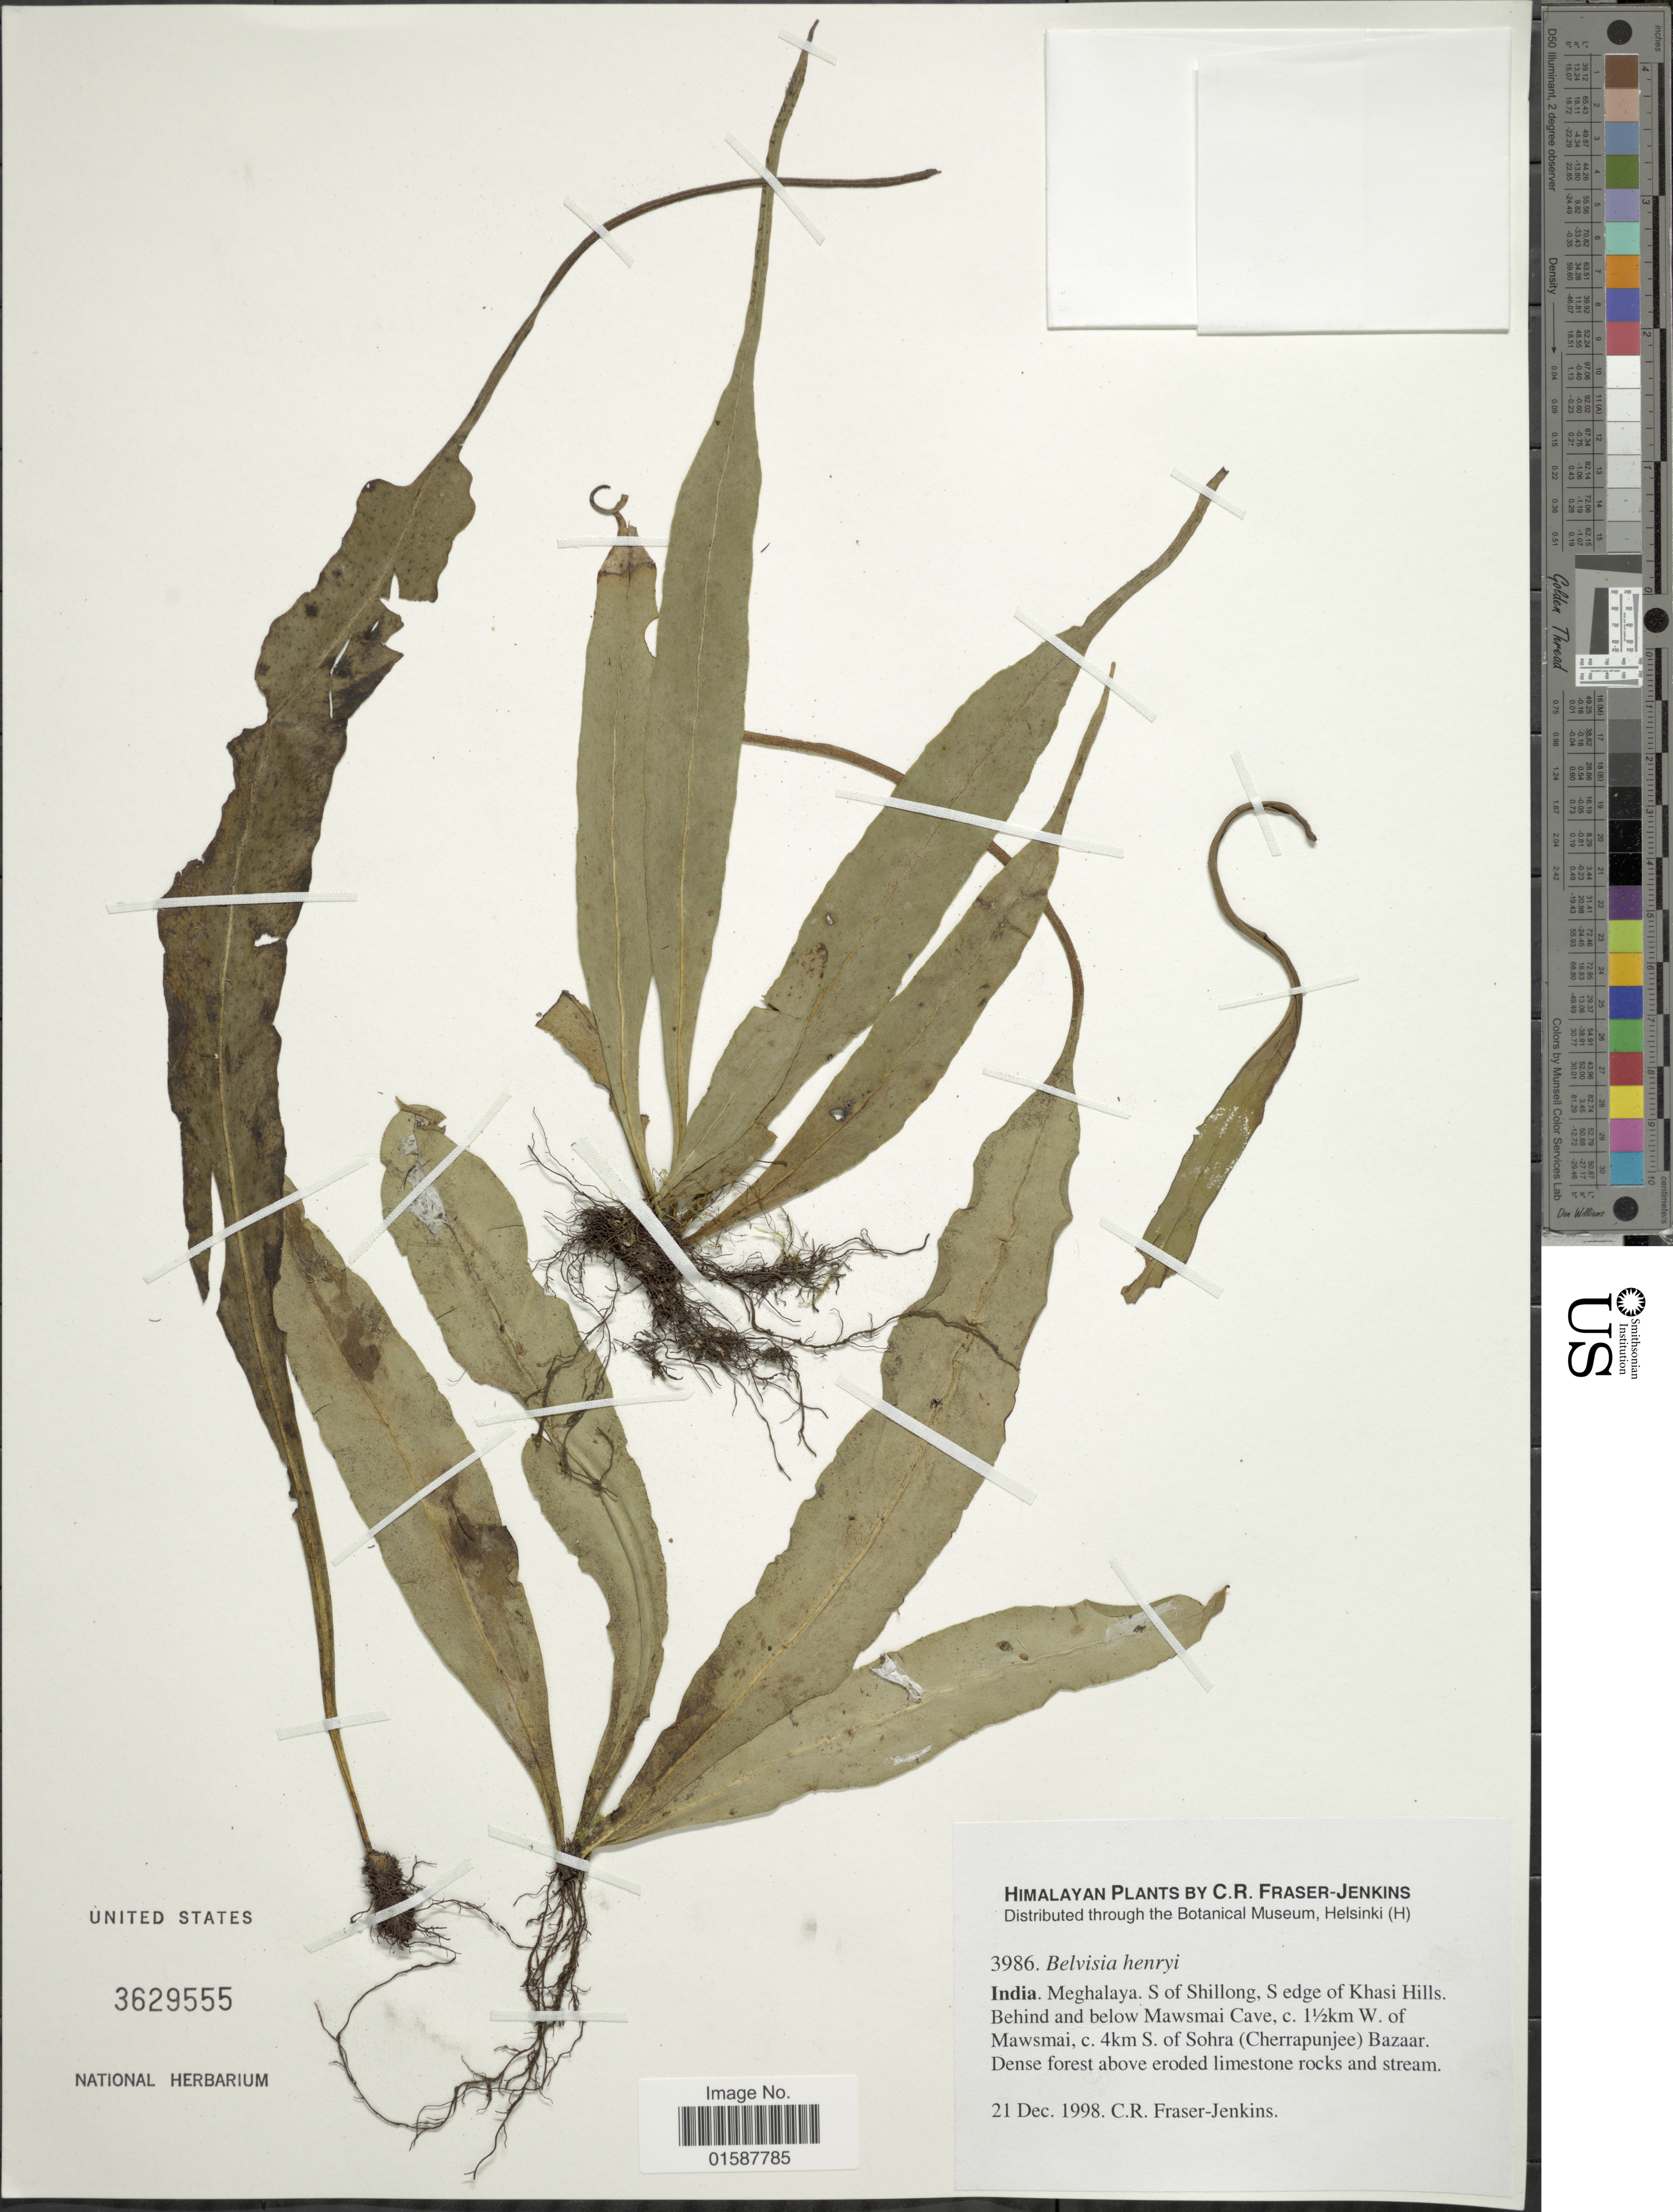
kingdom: Plantae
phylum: Tracheophyta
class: Polypodiopsida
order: Polypodiales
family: Polypodiaceae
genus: Lepisorus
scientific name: Lepisorus henryi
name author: (Hieron. ex C. Chr.) Li S. Wang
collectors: C. R. Fraser-Jenkins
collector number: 3986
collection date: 1998-12-21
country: India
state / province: Meghalaya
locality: India, Meghalaya, S. of Shillong, S edge of Khasi Hills, behind and below Mawsmai Cave, C. 1½Km W. of Mawsmai, c. 4km S. of Sohra (Cherrapunjee) Bazaar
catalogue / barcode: US 3629555